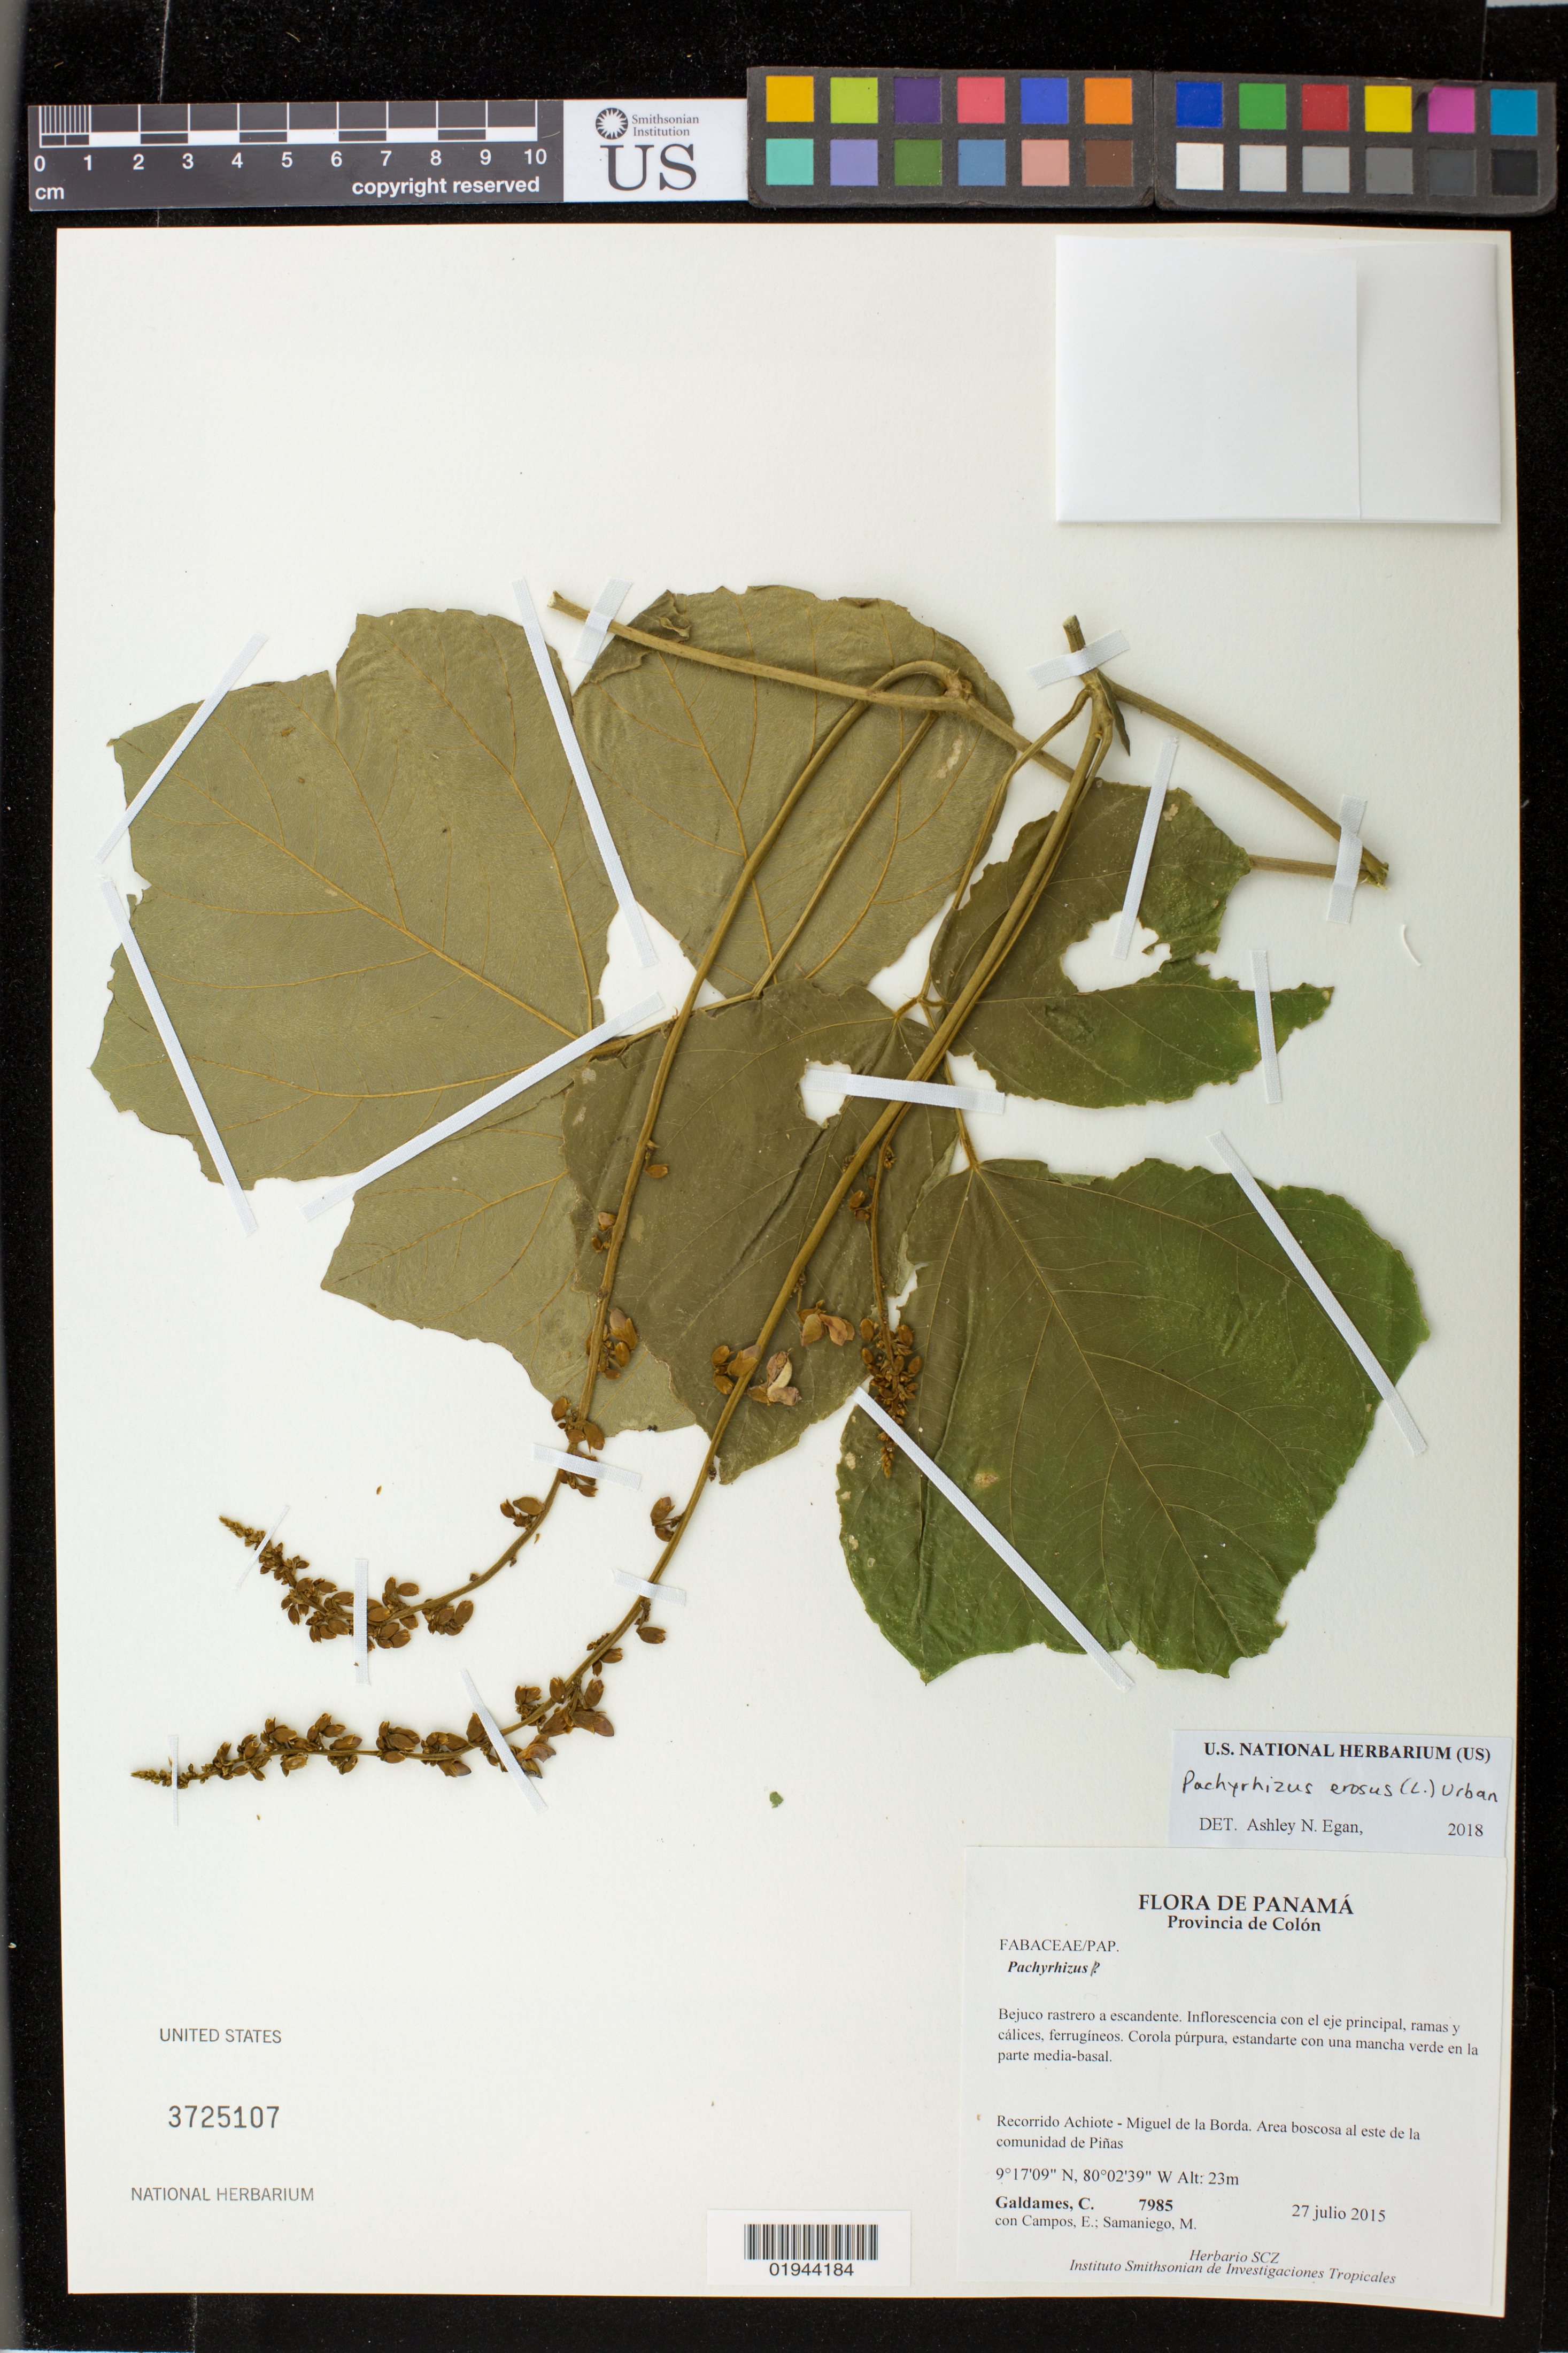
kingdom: Plantae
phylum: Tracheophyta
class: Magnoliopsida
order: Fabales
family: Fabaceae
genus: Pachyrhizus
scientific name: Pachyrhizus erosus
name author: (L.) Urb.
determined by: Egan, Ashley N., (US), Smithsonian Institution - National Museum of Natural History (UNITED STATES)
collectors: C. Galdames, E. Campos & M. Samaniego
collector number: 7985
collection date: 2015-07-27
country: Panama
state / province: Colón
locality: Recorrido Achiote - Miguel de la Borda. Area boscosa al este de la comunidad de Pinas.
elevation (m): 23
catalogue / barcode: US 3725107